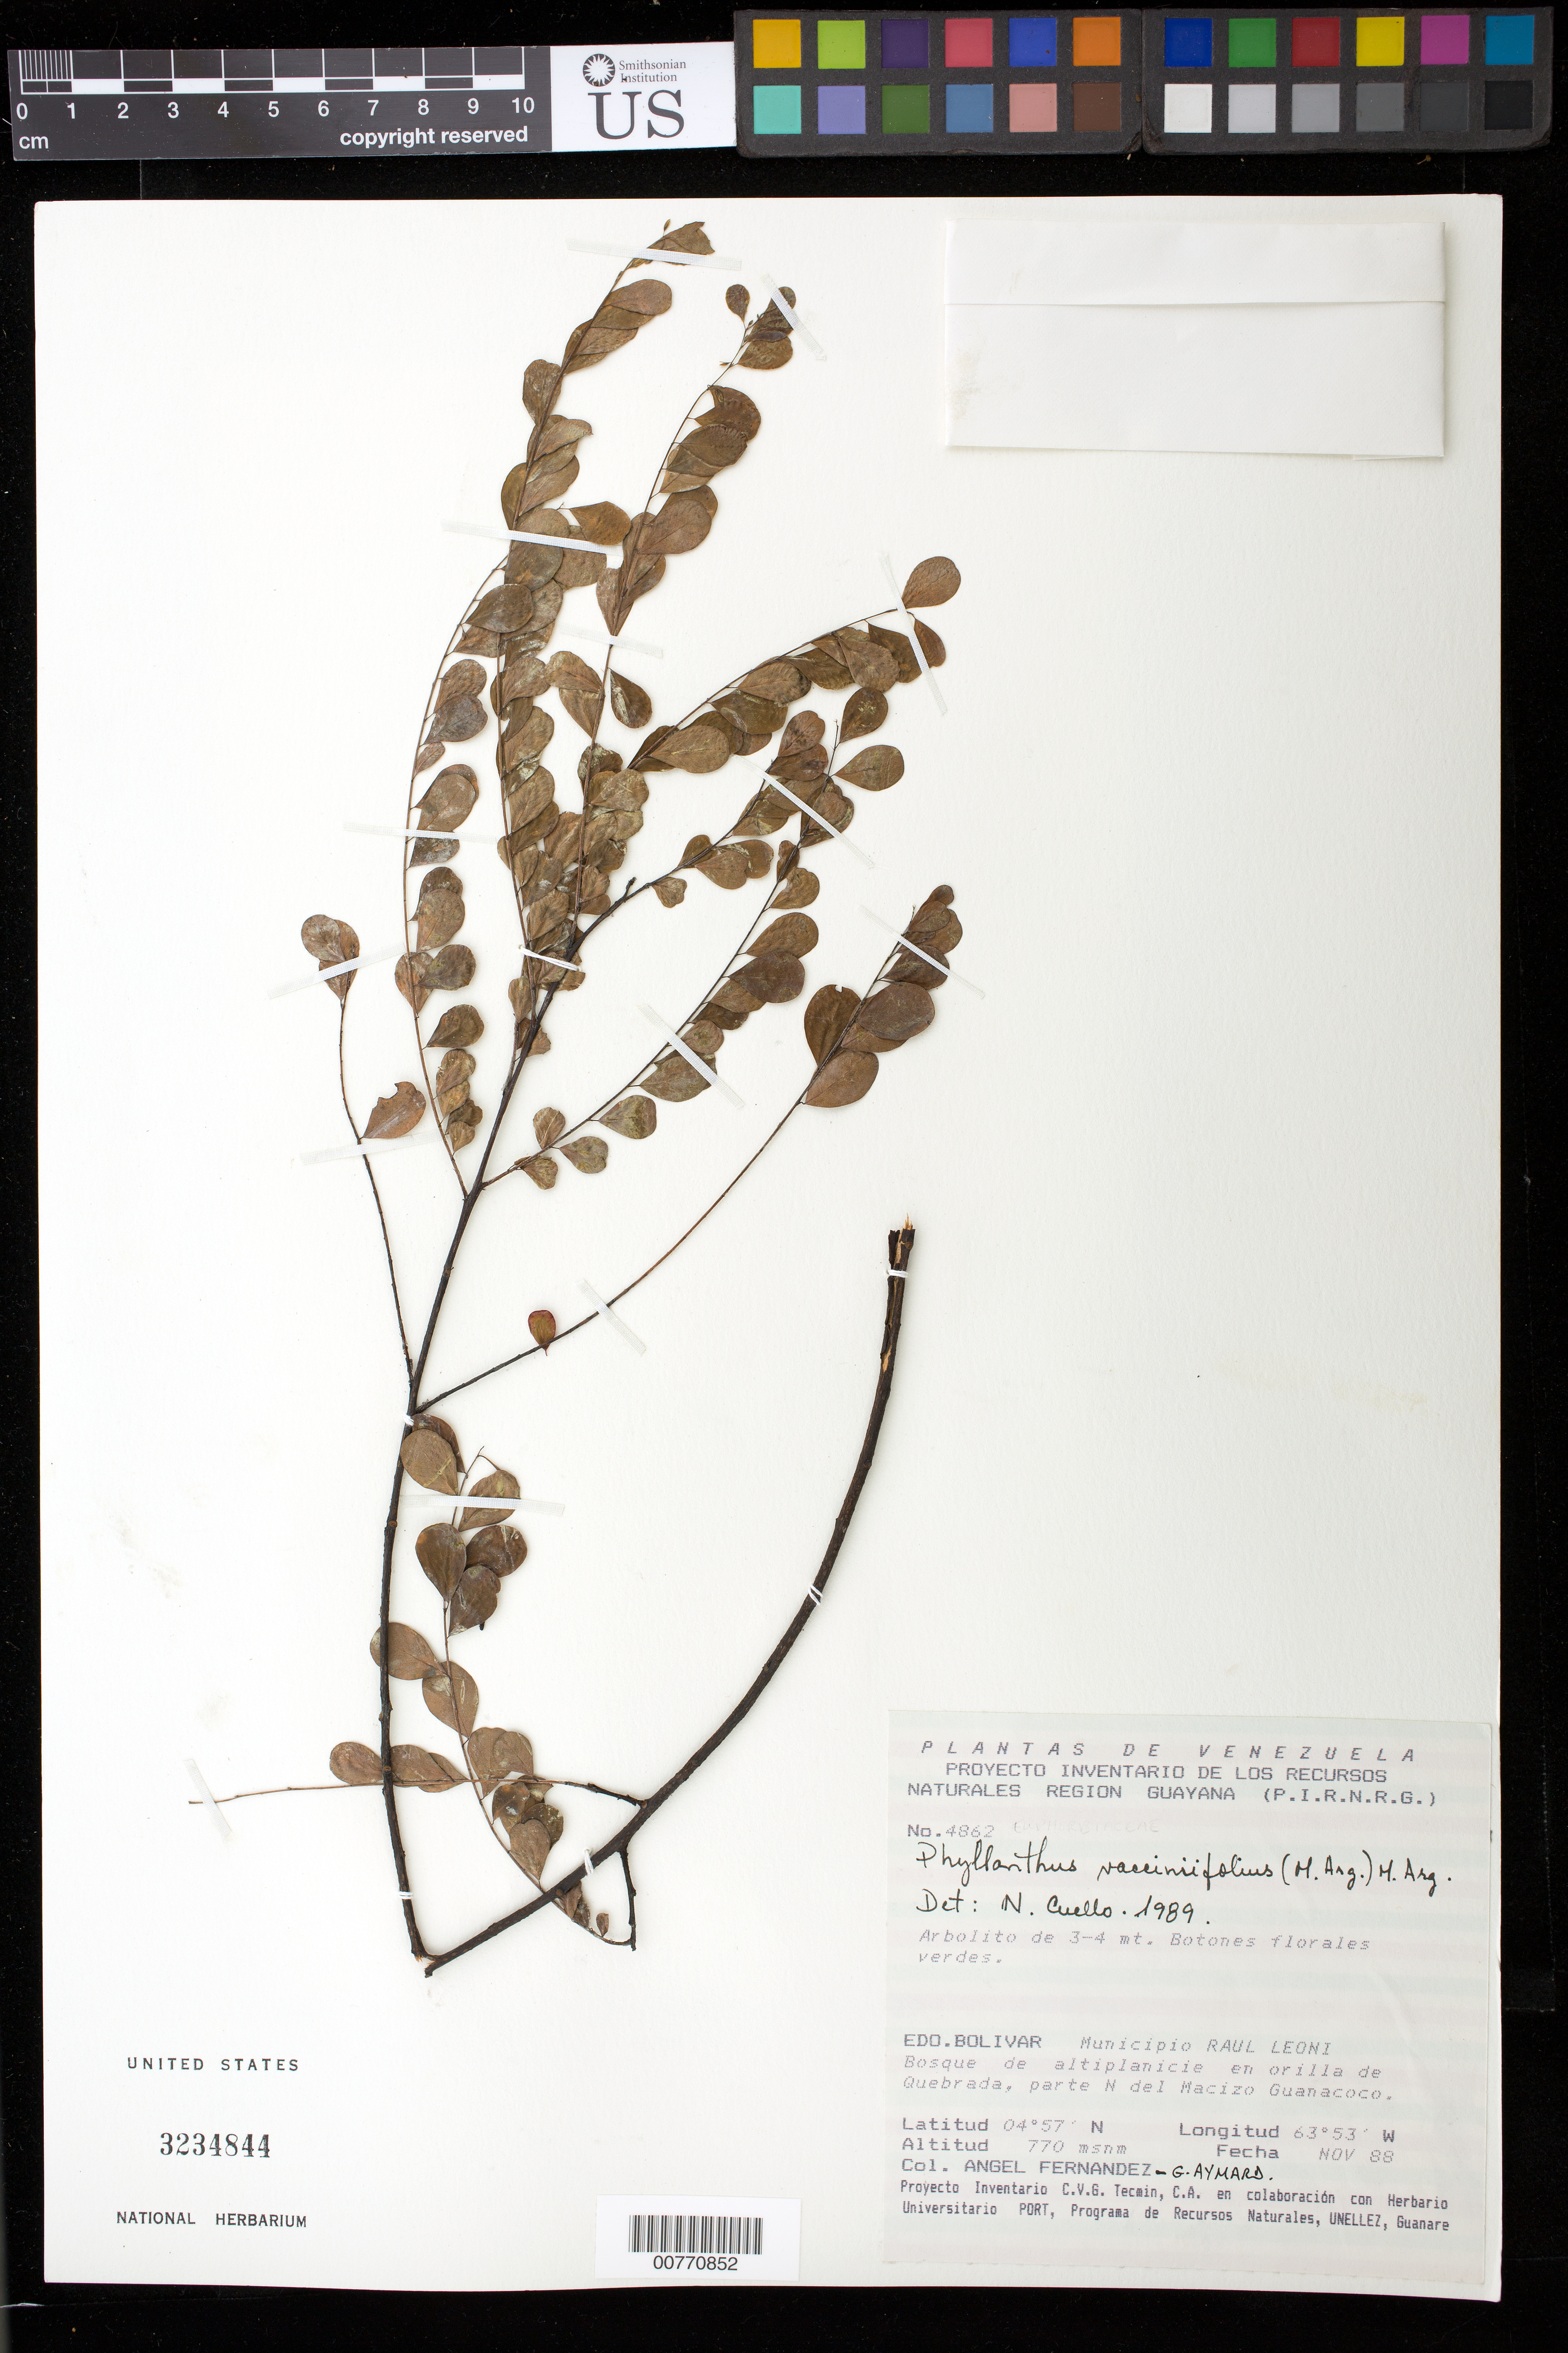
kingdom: Plantae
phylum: Tracheophyta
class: Magnoliopsida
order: Malpighiales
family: Phyllanthaceae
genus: Phyllanthus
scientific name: Phyllanthus vacciniifolius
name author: (Müll. Arg.) Müll. Arg.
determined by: Cuello, Nidia L.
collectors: A. Fernández & G. A. Aymard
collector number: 4862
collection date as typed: Nov-88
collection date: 1988-11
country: Venezuela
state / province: Bolívar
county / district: Angostura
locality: Mun. Raúl Leoni [=Angostura], N del Macizo Guanacoco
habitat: High plateau forest in gorge border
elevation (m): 770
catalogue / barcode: US 3234844